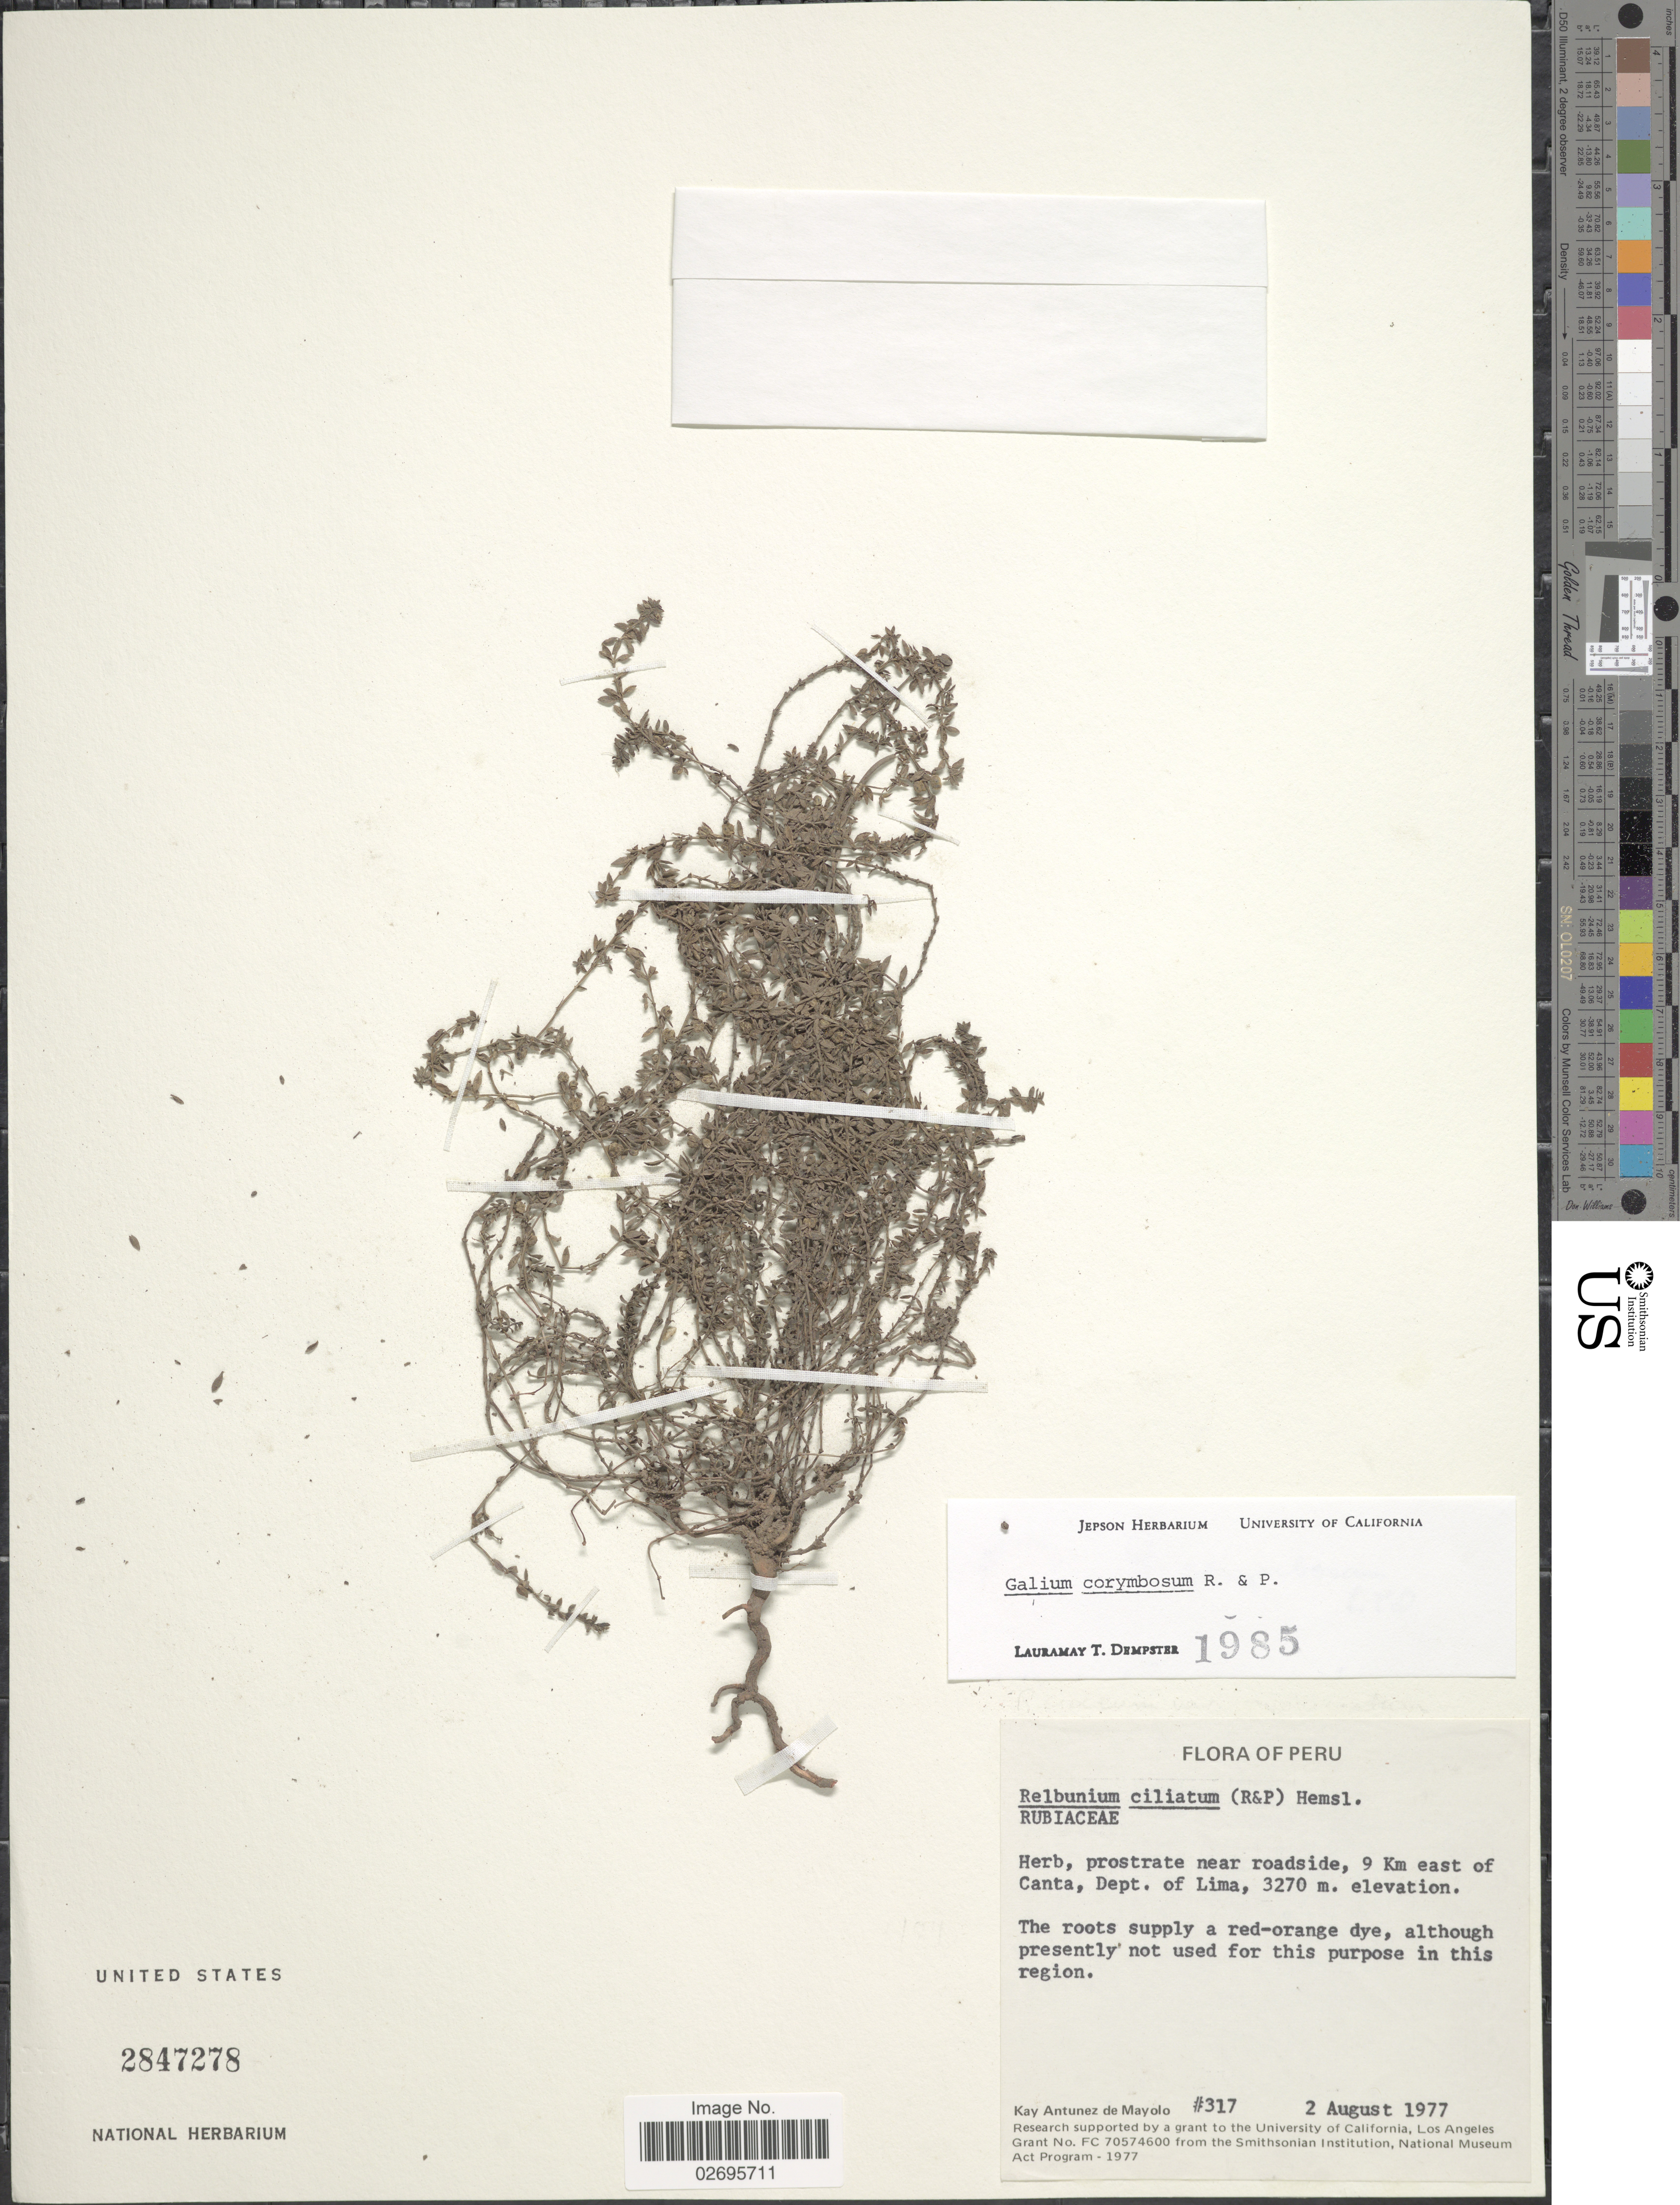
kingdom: Plantae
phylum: Tracheophyta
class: Magnoliopsida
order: Gentianales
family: Rubiaceae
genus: Galium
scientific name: Galium corymbosum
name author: Ruiz & Pav.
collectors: K. Antunez de Mayolo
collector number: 317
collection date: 1977-08-02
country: Peru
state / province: Lima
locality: Prostate near roadside, 9 km east of Canta, Dept. of Lima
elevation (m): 3270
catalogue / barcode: US 2847278